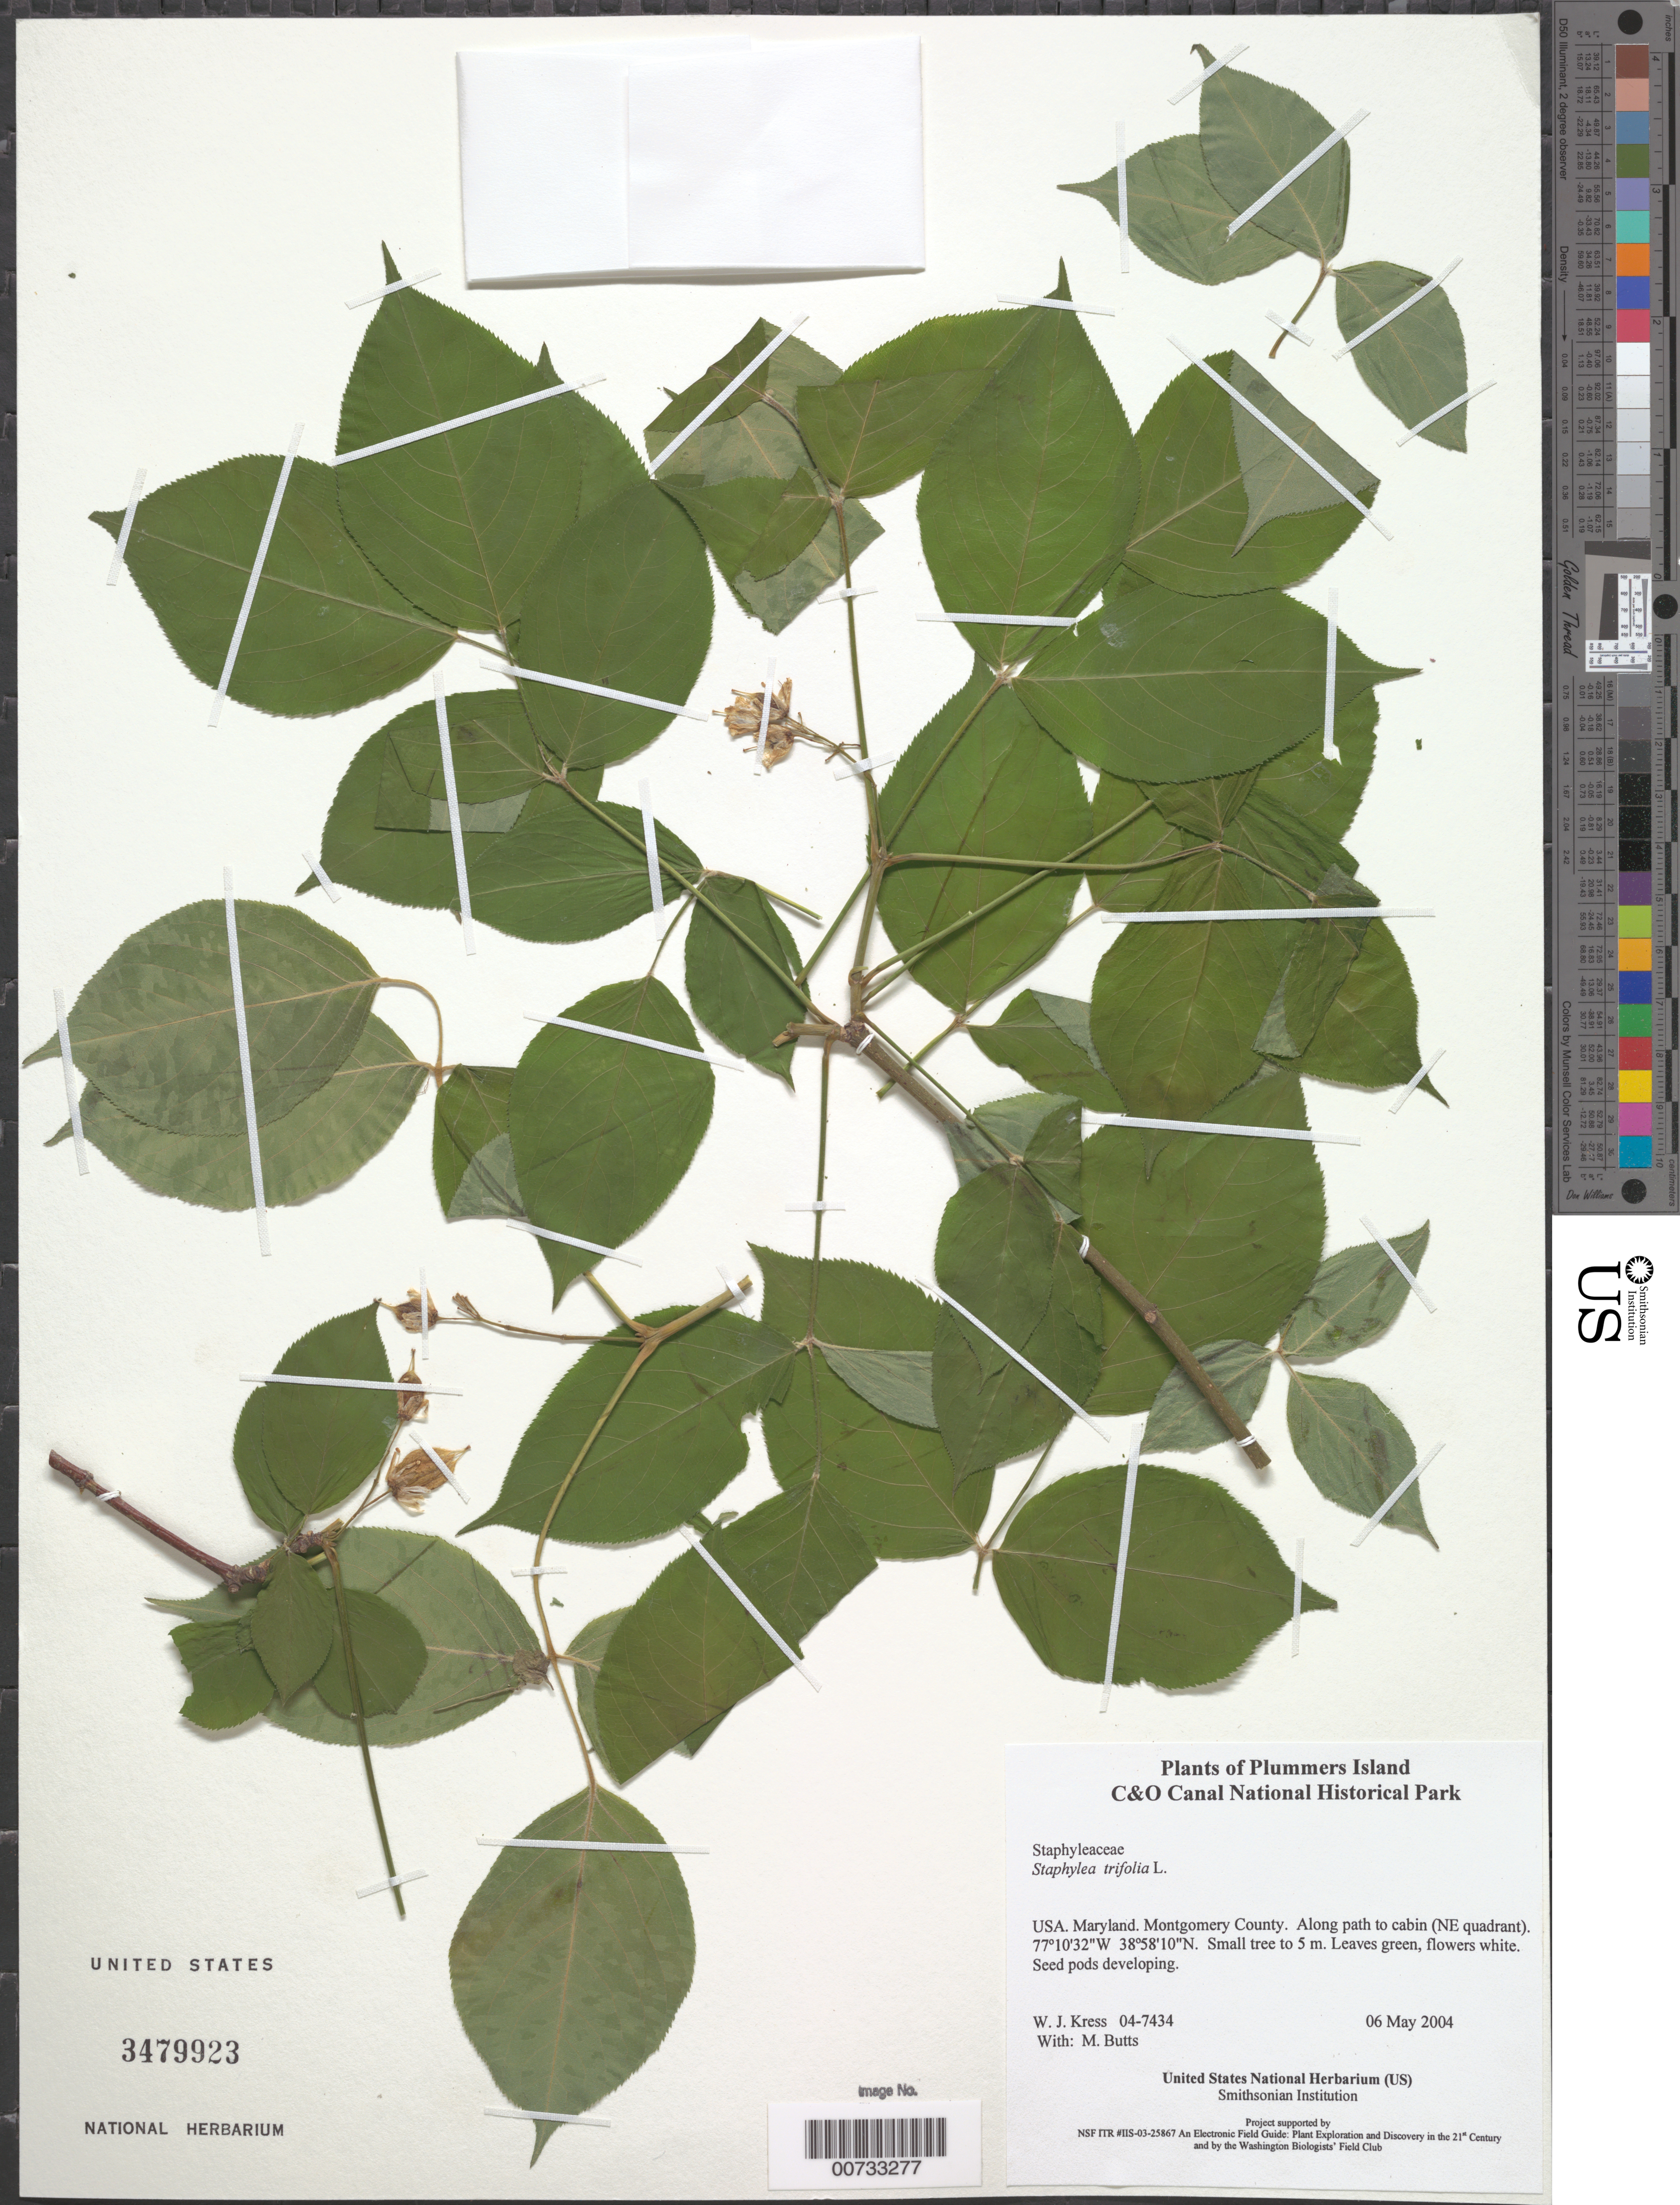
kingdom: Plantae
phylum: Tracheophyta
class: Magnoliopsida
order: Crossosomatales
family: Staphyleaceae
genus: Staphylea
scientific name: Staphylea trifolia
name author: L.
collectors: W. J. Kress & M. B. Butts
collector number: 04-7434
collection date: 2004-05-06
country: United States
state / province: Maryland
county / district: Montgomery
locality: Chesapeake and Ohio Canal National Historical Park, Plummers Island, along path to cabin (NE quadrant)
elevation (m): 24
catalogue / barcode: US 3479923